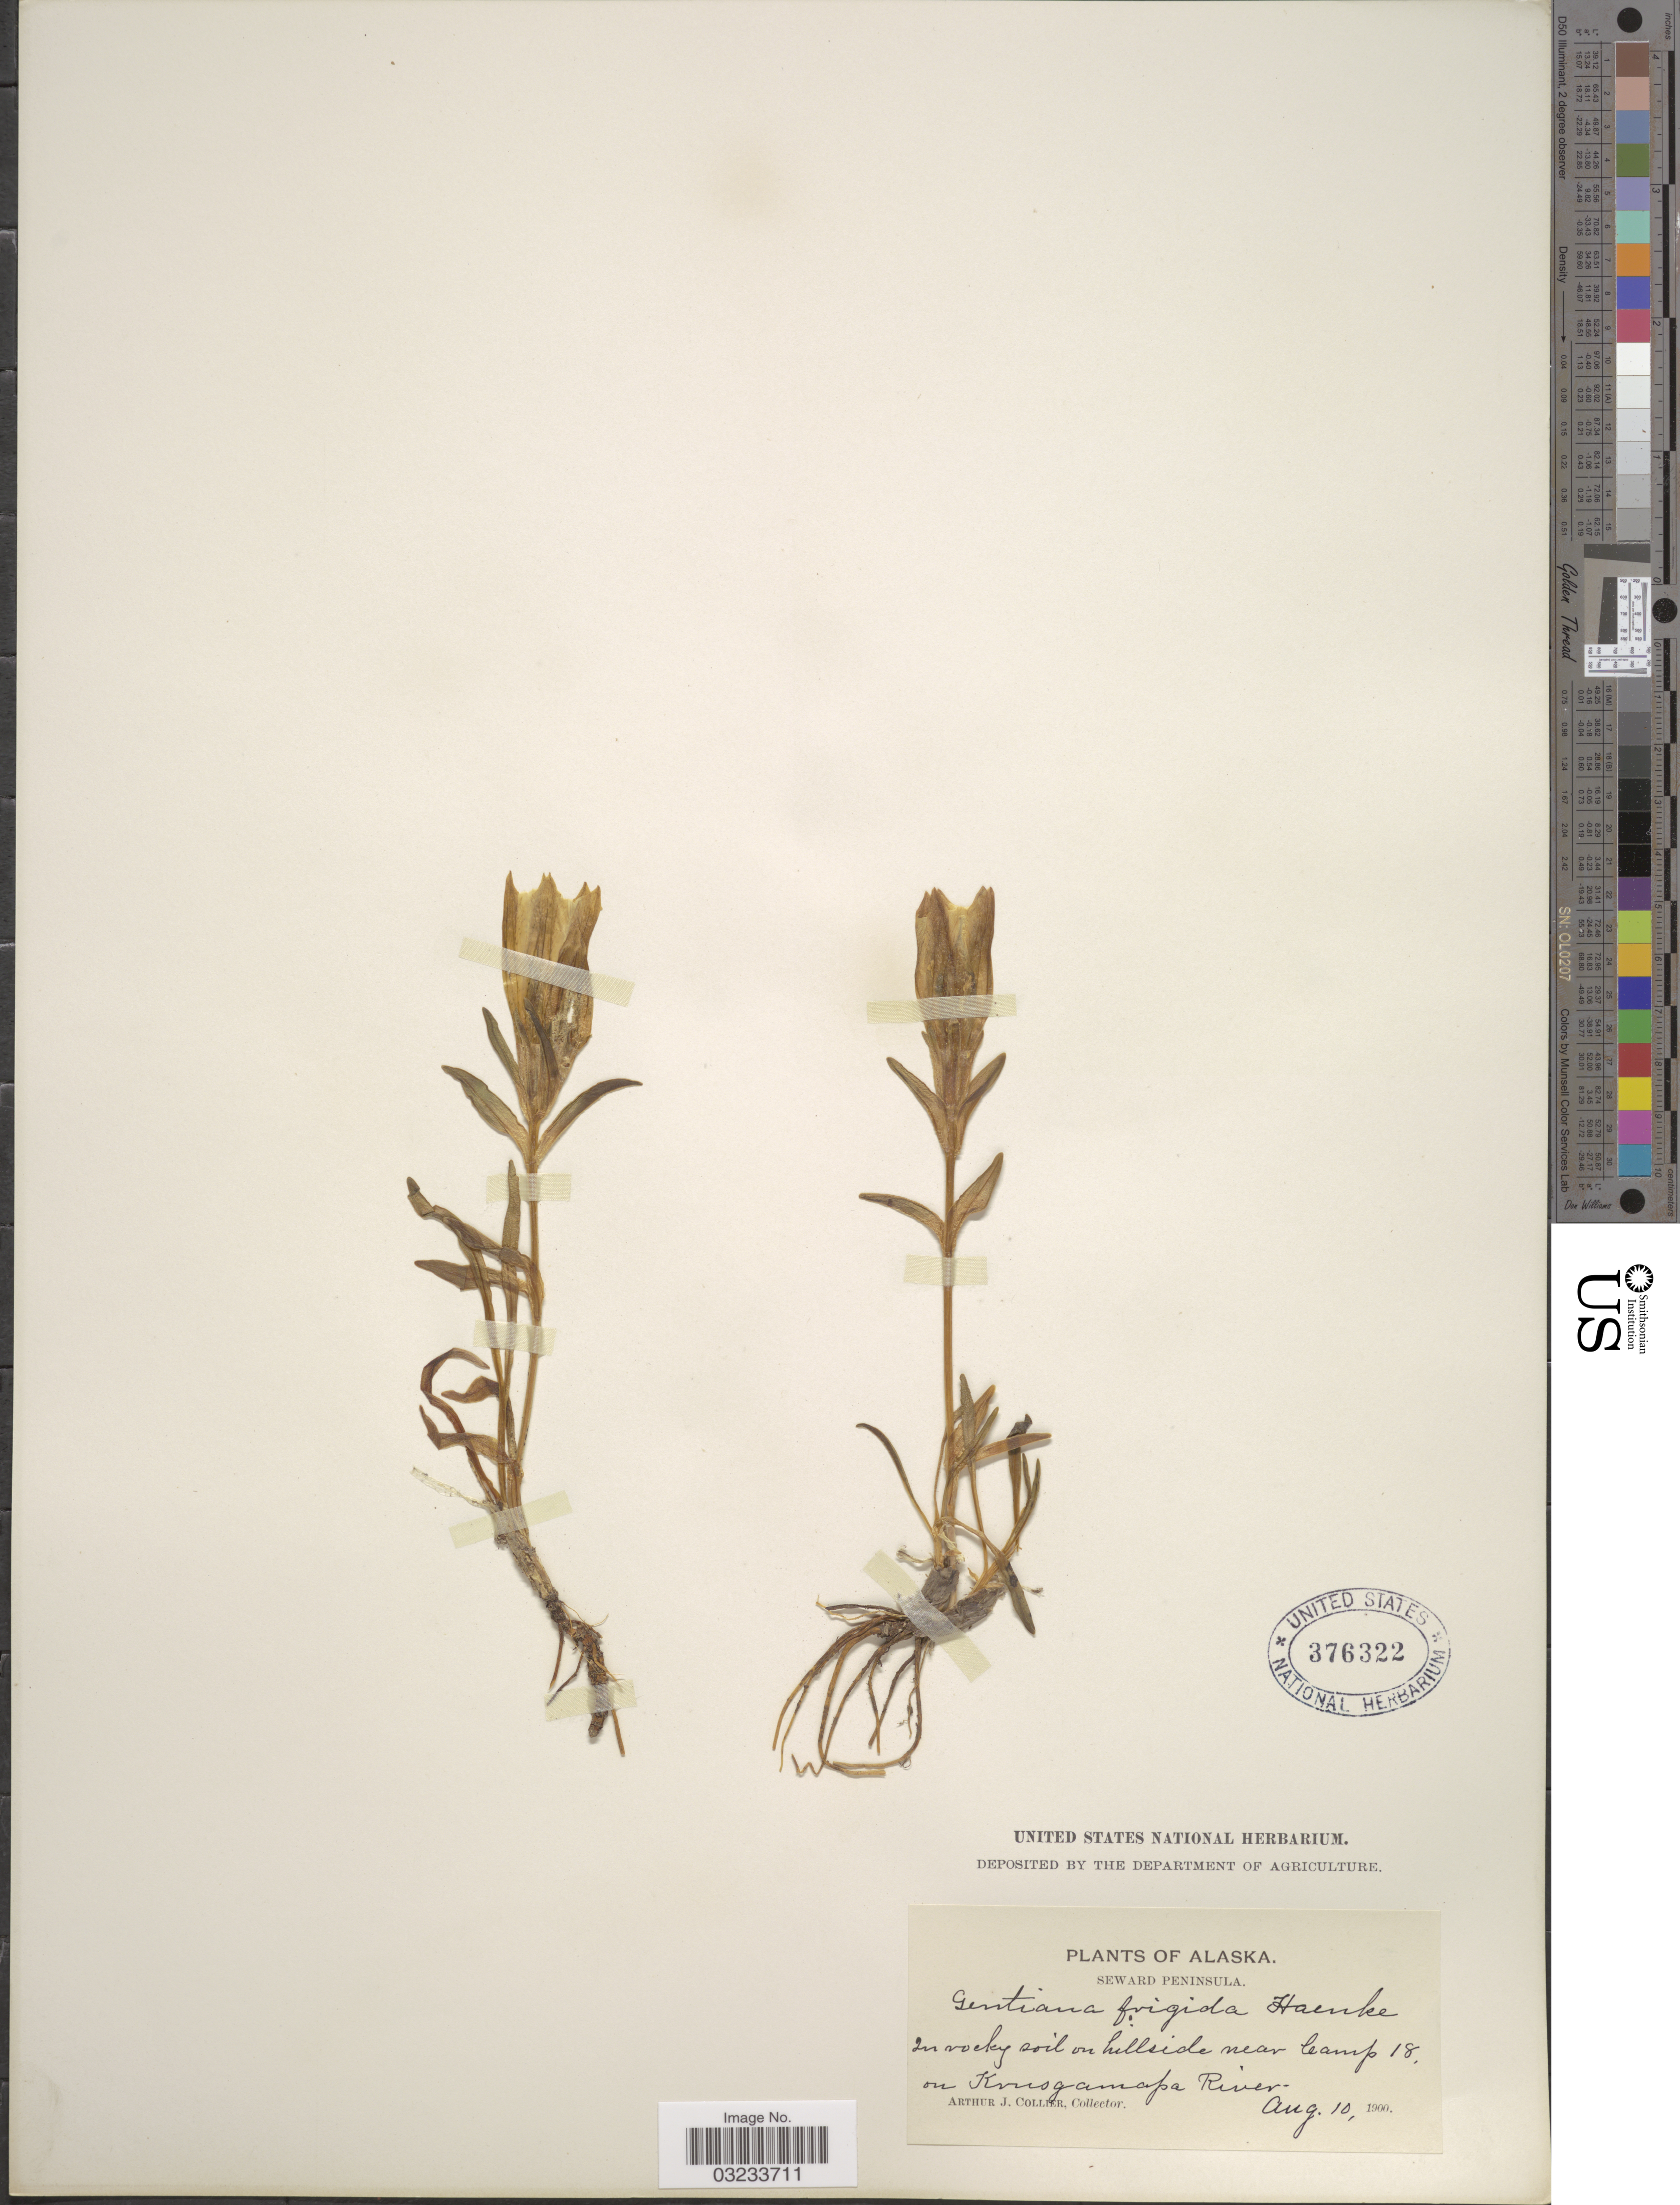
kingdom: Plantae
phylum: Tracheophyta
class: Magnoliopsida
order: Gentianales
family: Gentianaceae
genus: Gentiana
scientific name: Gentiana algida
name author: Pall.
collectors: A. Collier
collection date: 1900-08-10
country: United States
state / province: Alaska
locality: Seward Peninsula. In rocky soil on hillside near Camp 18, on Krusgamapa River.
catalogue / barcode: US 376322